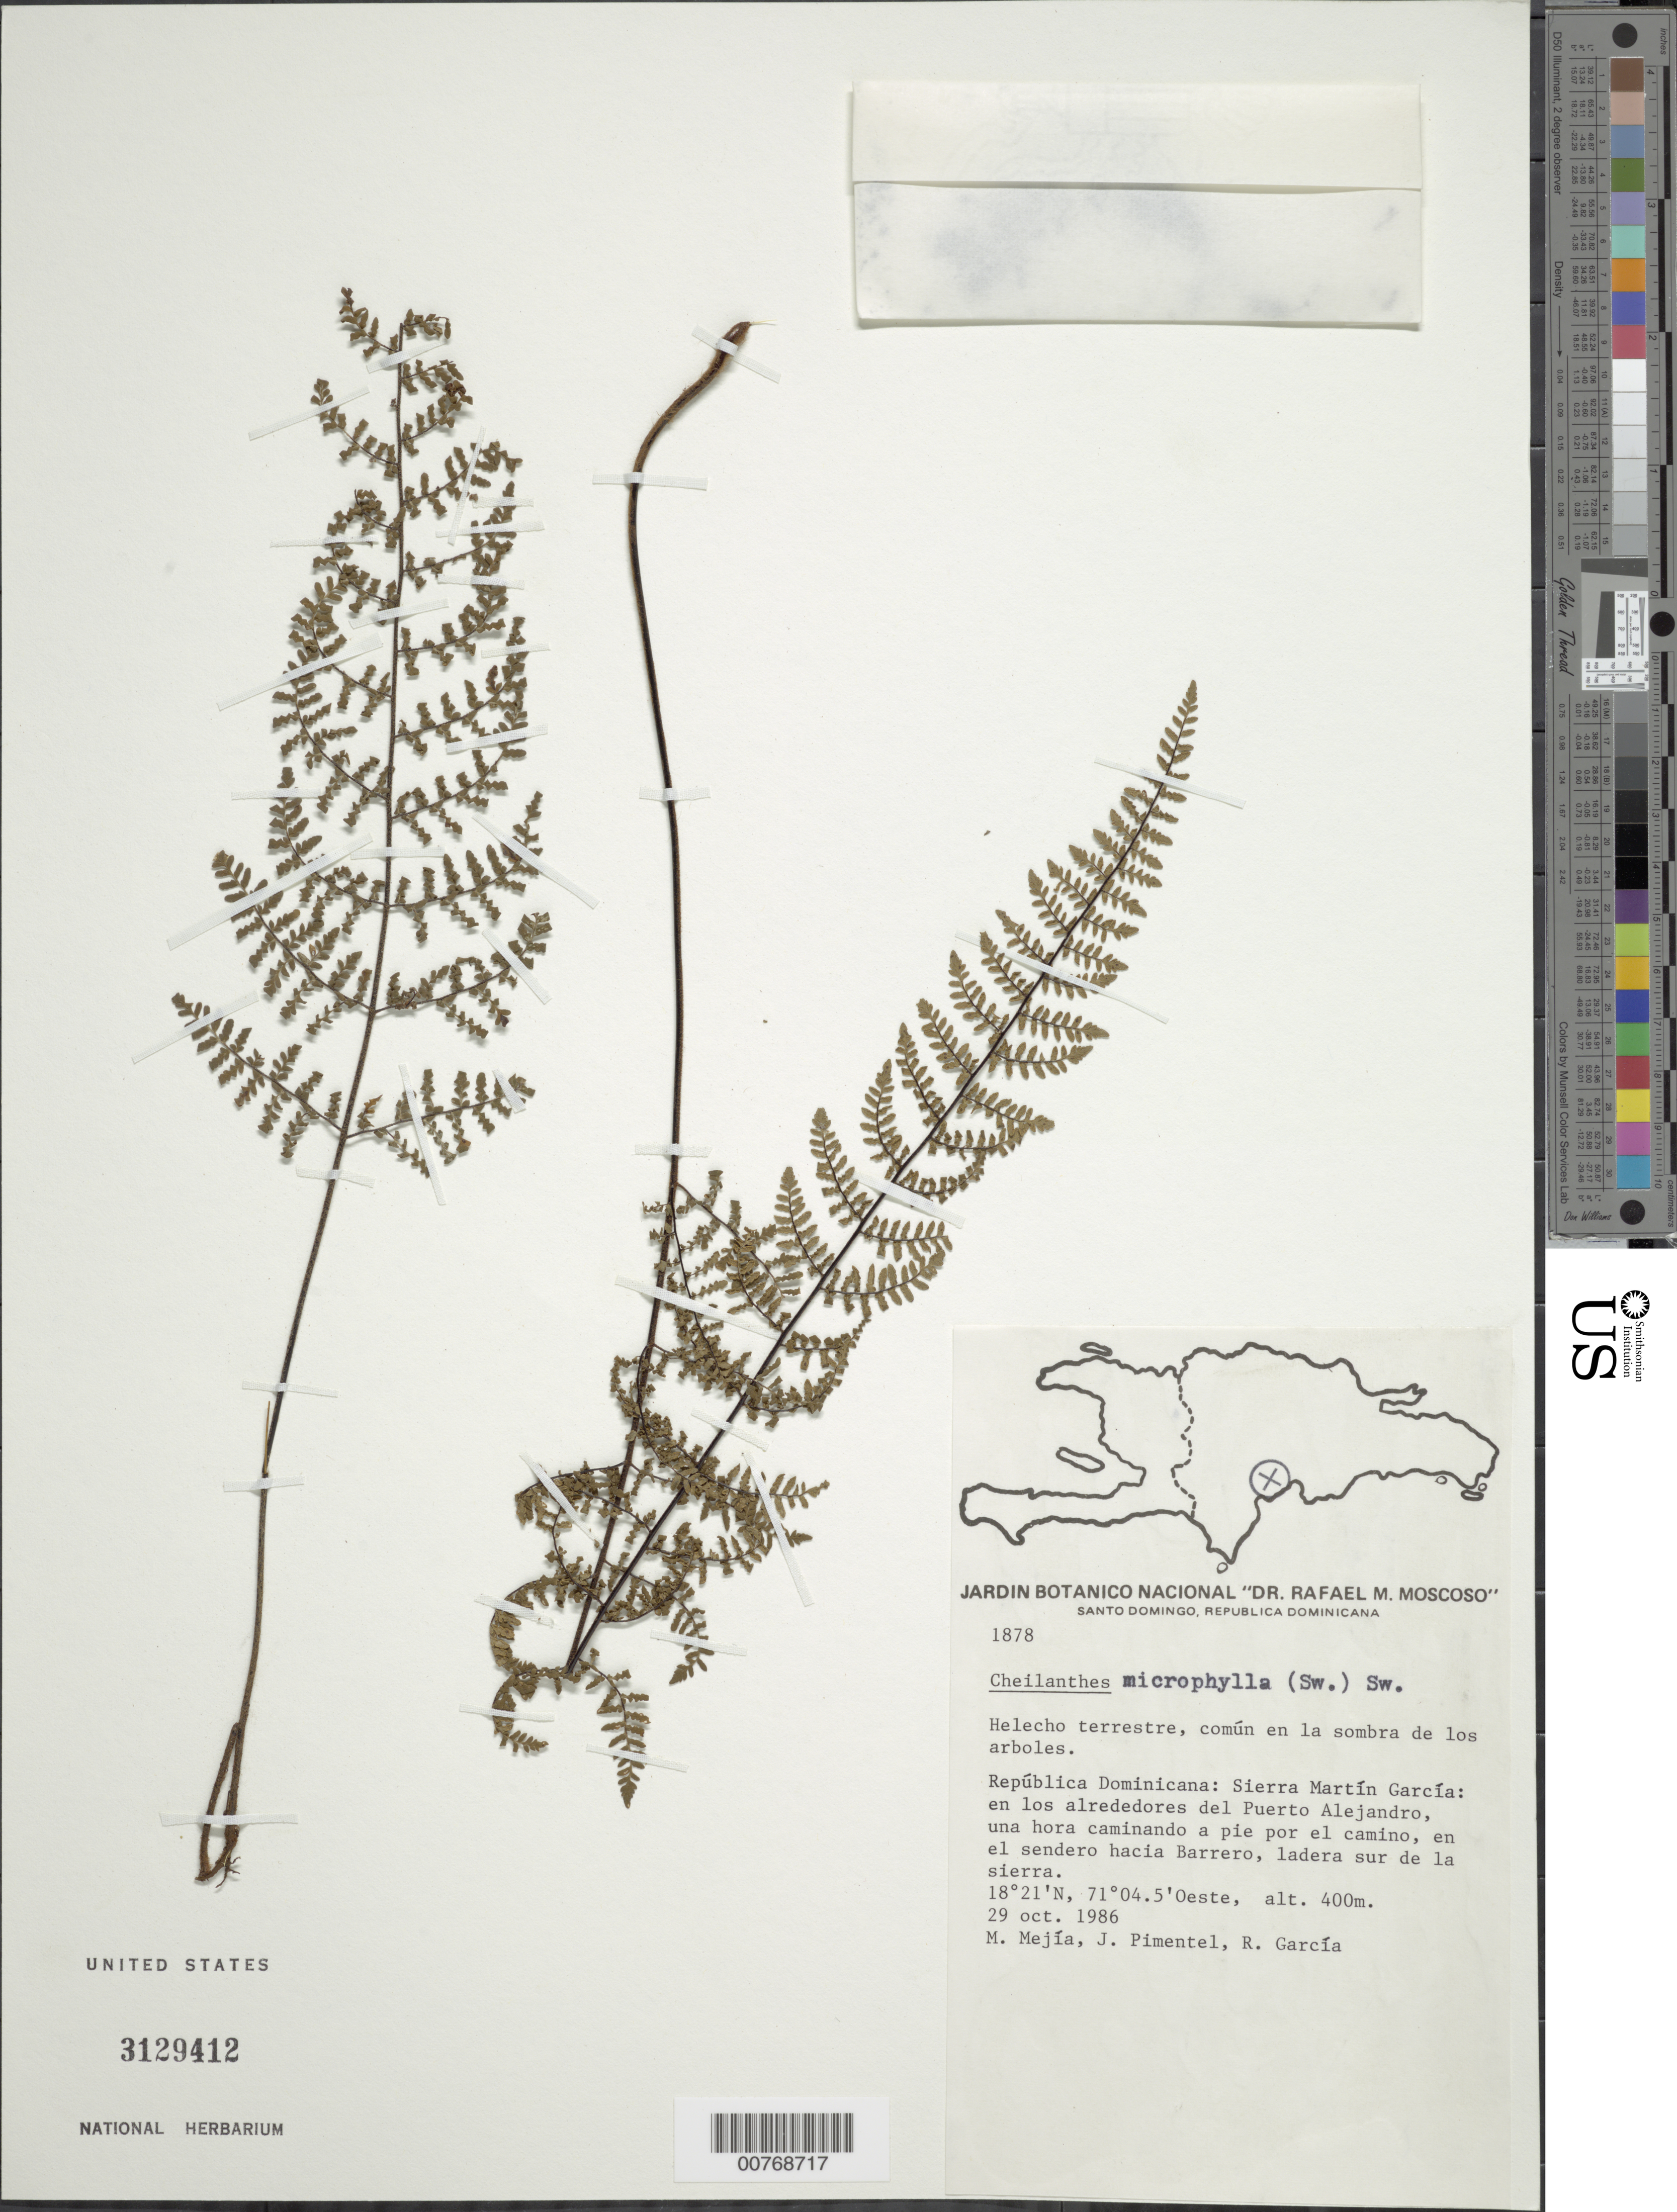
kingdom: Plantae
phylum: Tracheophyta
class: Polypodiopsida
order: Polypodiales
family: Pteridaceae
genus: Myriopteris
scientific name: Myriopteris microphylla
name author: (Sw.) Grusz & Windham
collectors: M. Mejia, J. Pimentel & R. G. García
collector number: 1878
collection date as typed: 29 Oct 1986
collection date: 1986-10-29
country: Dominican Republic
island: Hispaniola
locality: Sierra martin Garcia, en los alrededores del Puerto Alejandro, una hora caminando a pie por el camino, en el sendero hacia Barrero, ladera sur de la Sierra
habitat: Comun en la sombra de los arboles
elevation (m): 400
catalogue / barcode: US 3129412